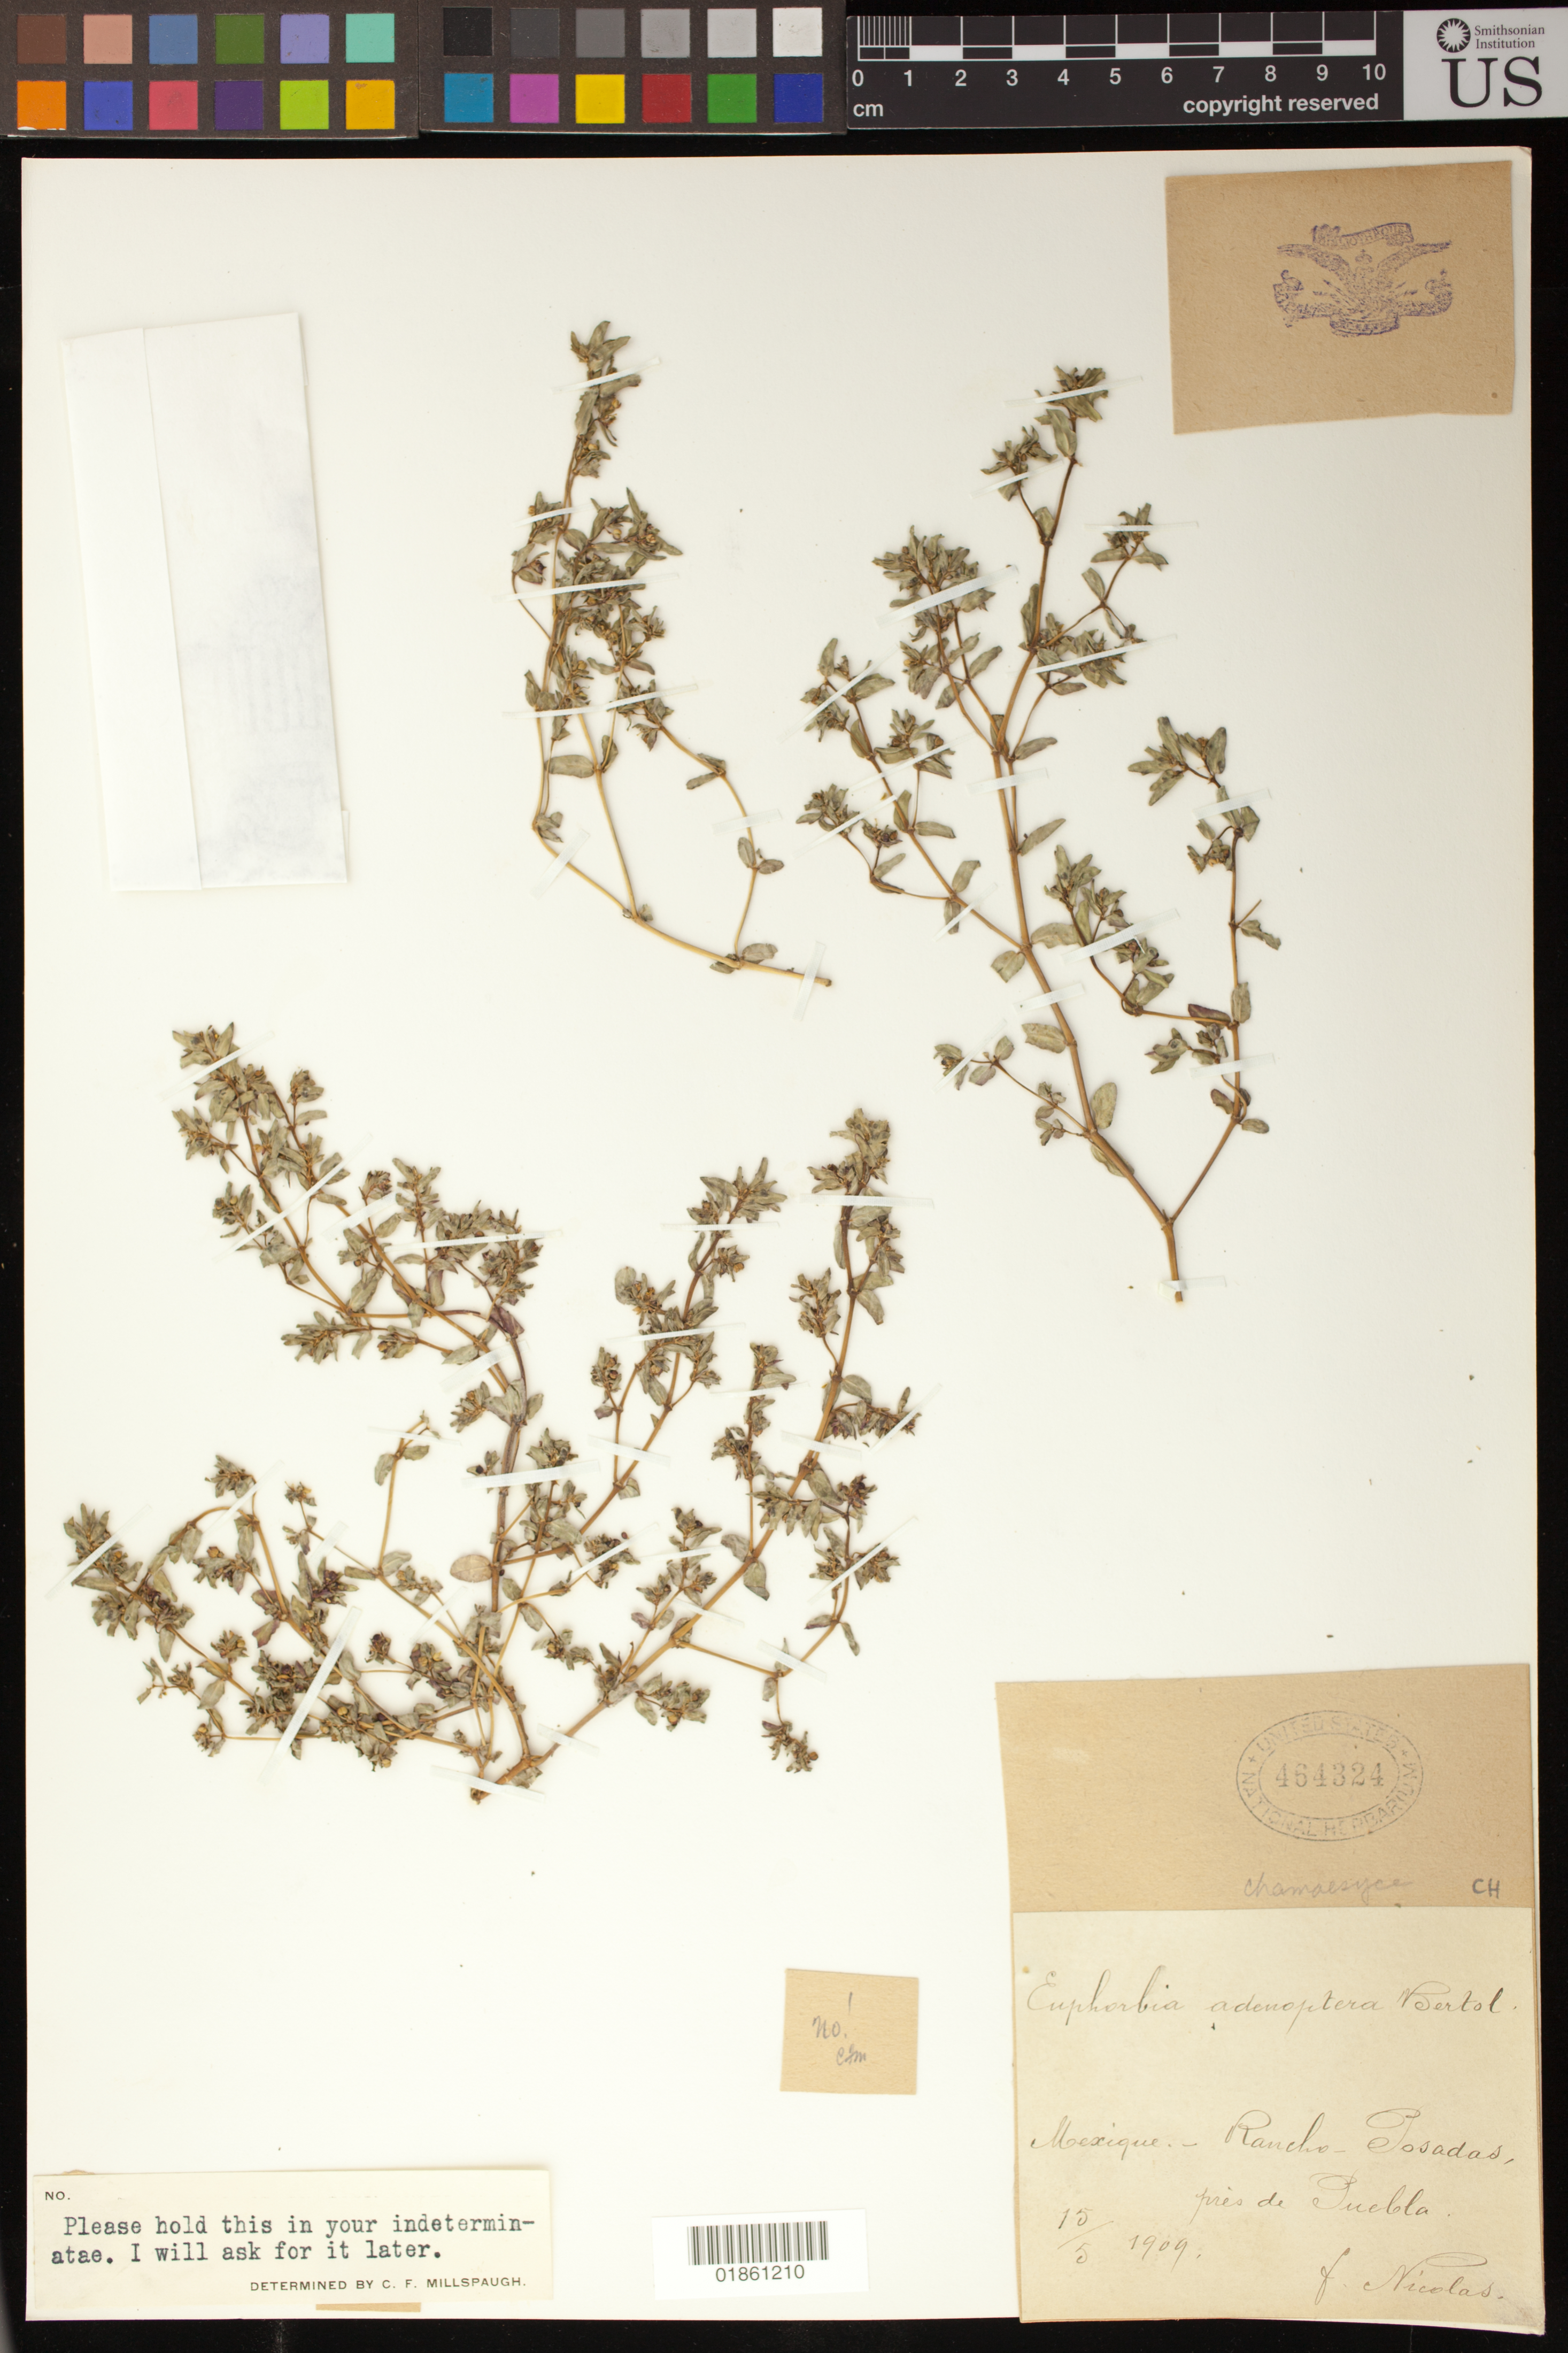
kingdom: Plantae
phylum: Tracheophyta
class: Magnoliopsida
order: Malpighiales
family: Euphorbiaceae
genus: Euphorbia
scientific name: Euphorbia sp.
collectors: F. Nicolas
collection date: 1909-05-15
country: Mexico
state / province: Puebla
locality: Rancho Posadas pres de Puebla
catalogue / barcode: US 464324